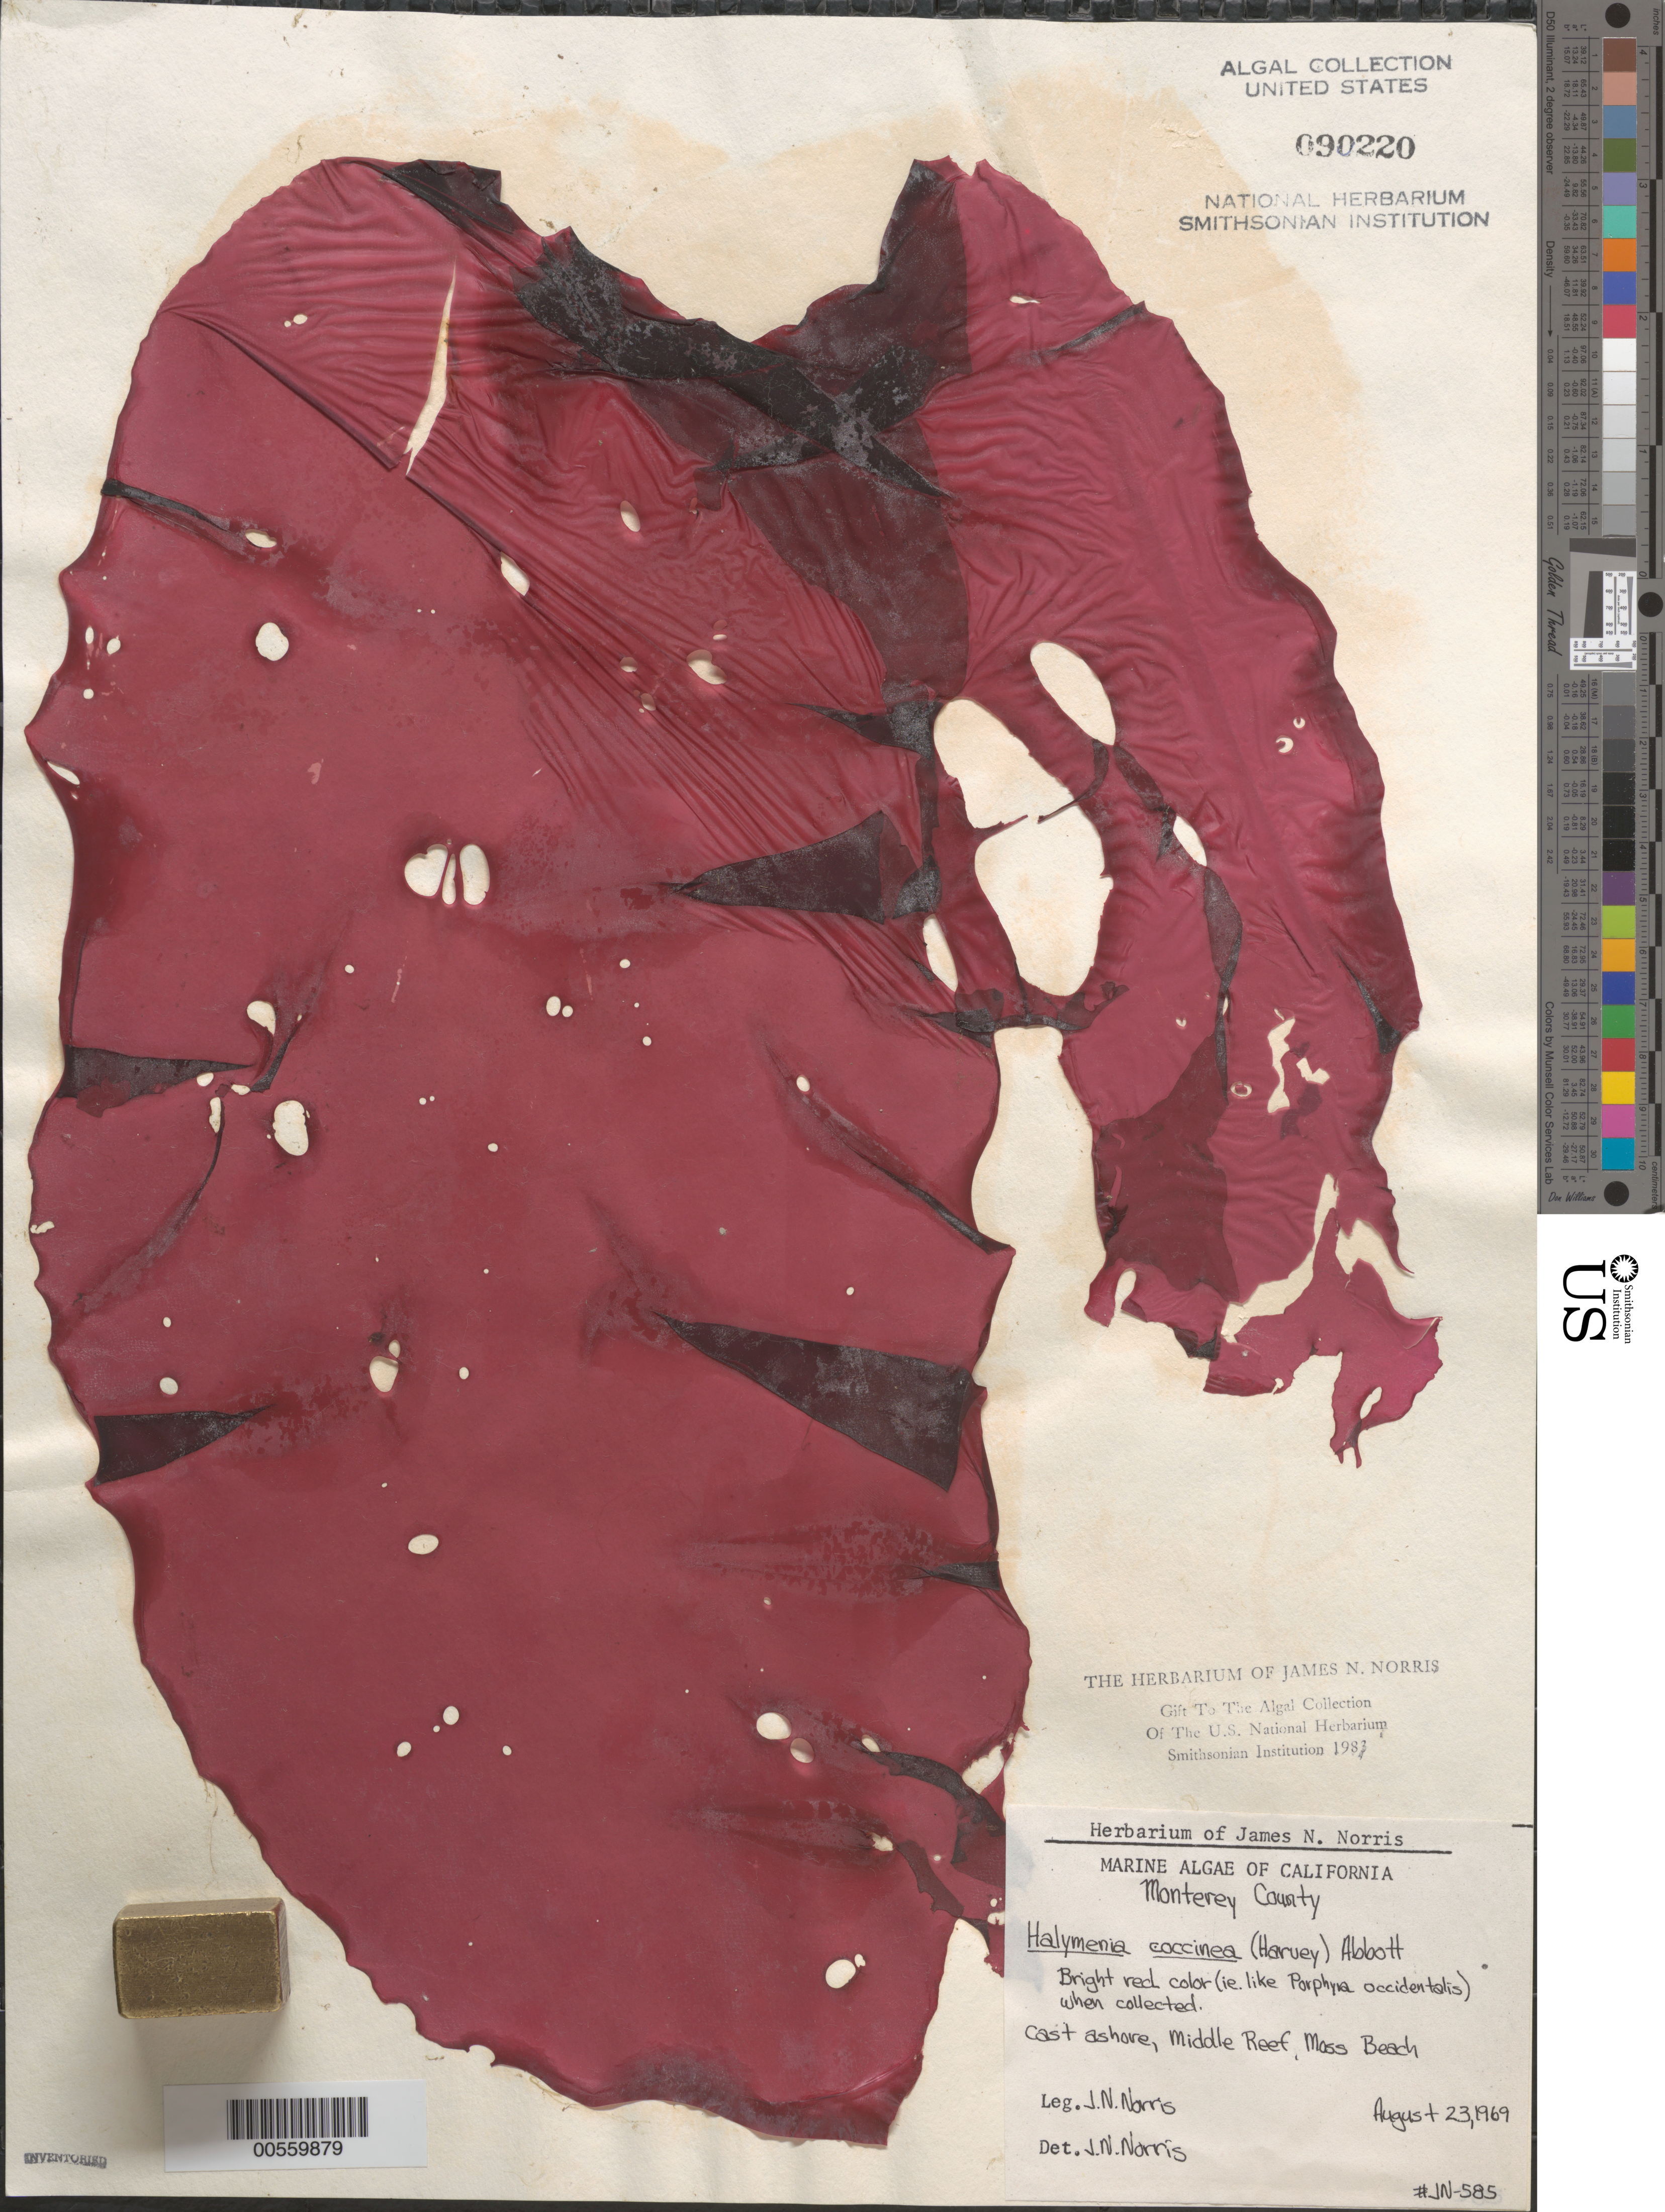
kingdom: Plantae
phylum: Rhodophyta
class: Florideophyceae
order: Gigartinales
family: Dumontiaceae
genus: Weeksia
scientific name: Weeksia coccinea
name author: (Harv.) S.C. Lindstrom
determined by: Algae name updating Project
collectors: J. N. Norris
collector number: JN-585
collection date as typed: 23 Aug 1969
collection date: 1969-08-23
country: United States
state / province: California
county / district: Monterey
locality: Middle Reef of Moss Beach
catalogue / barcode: US 90220